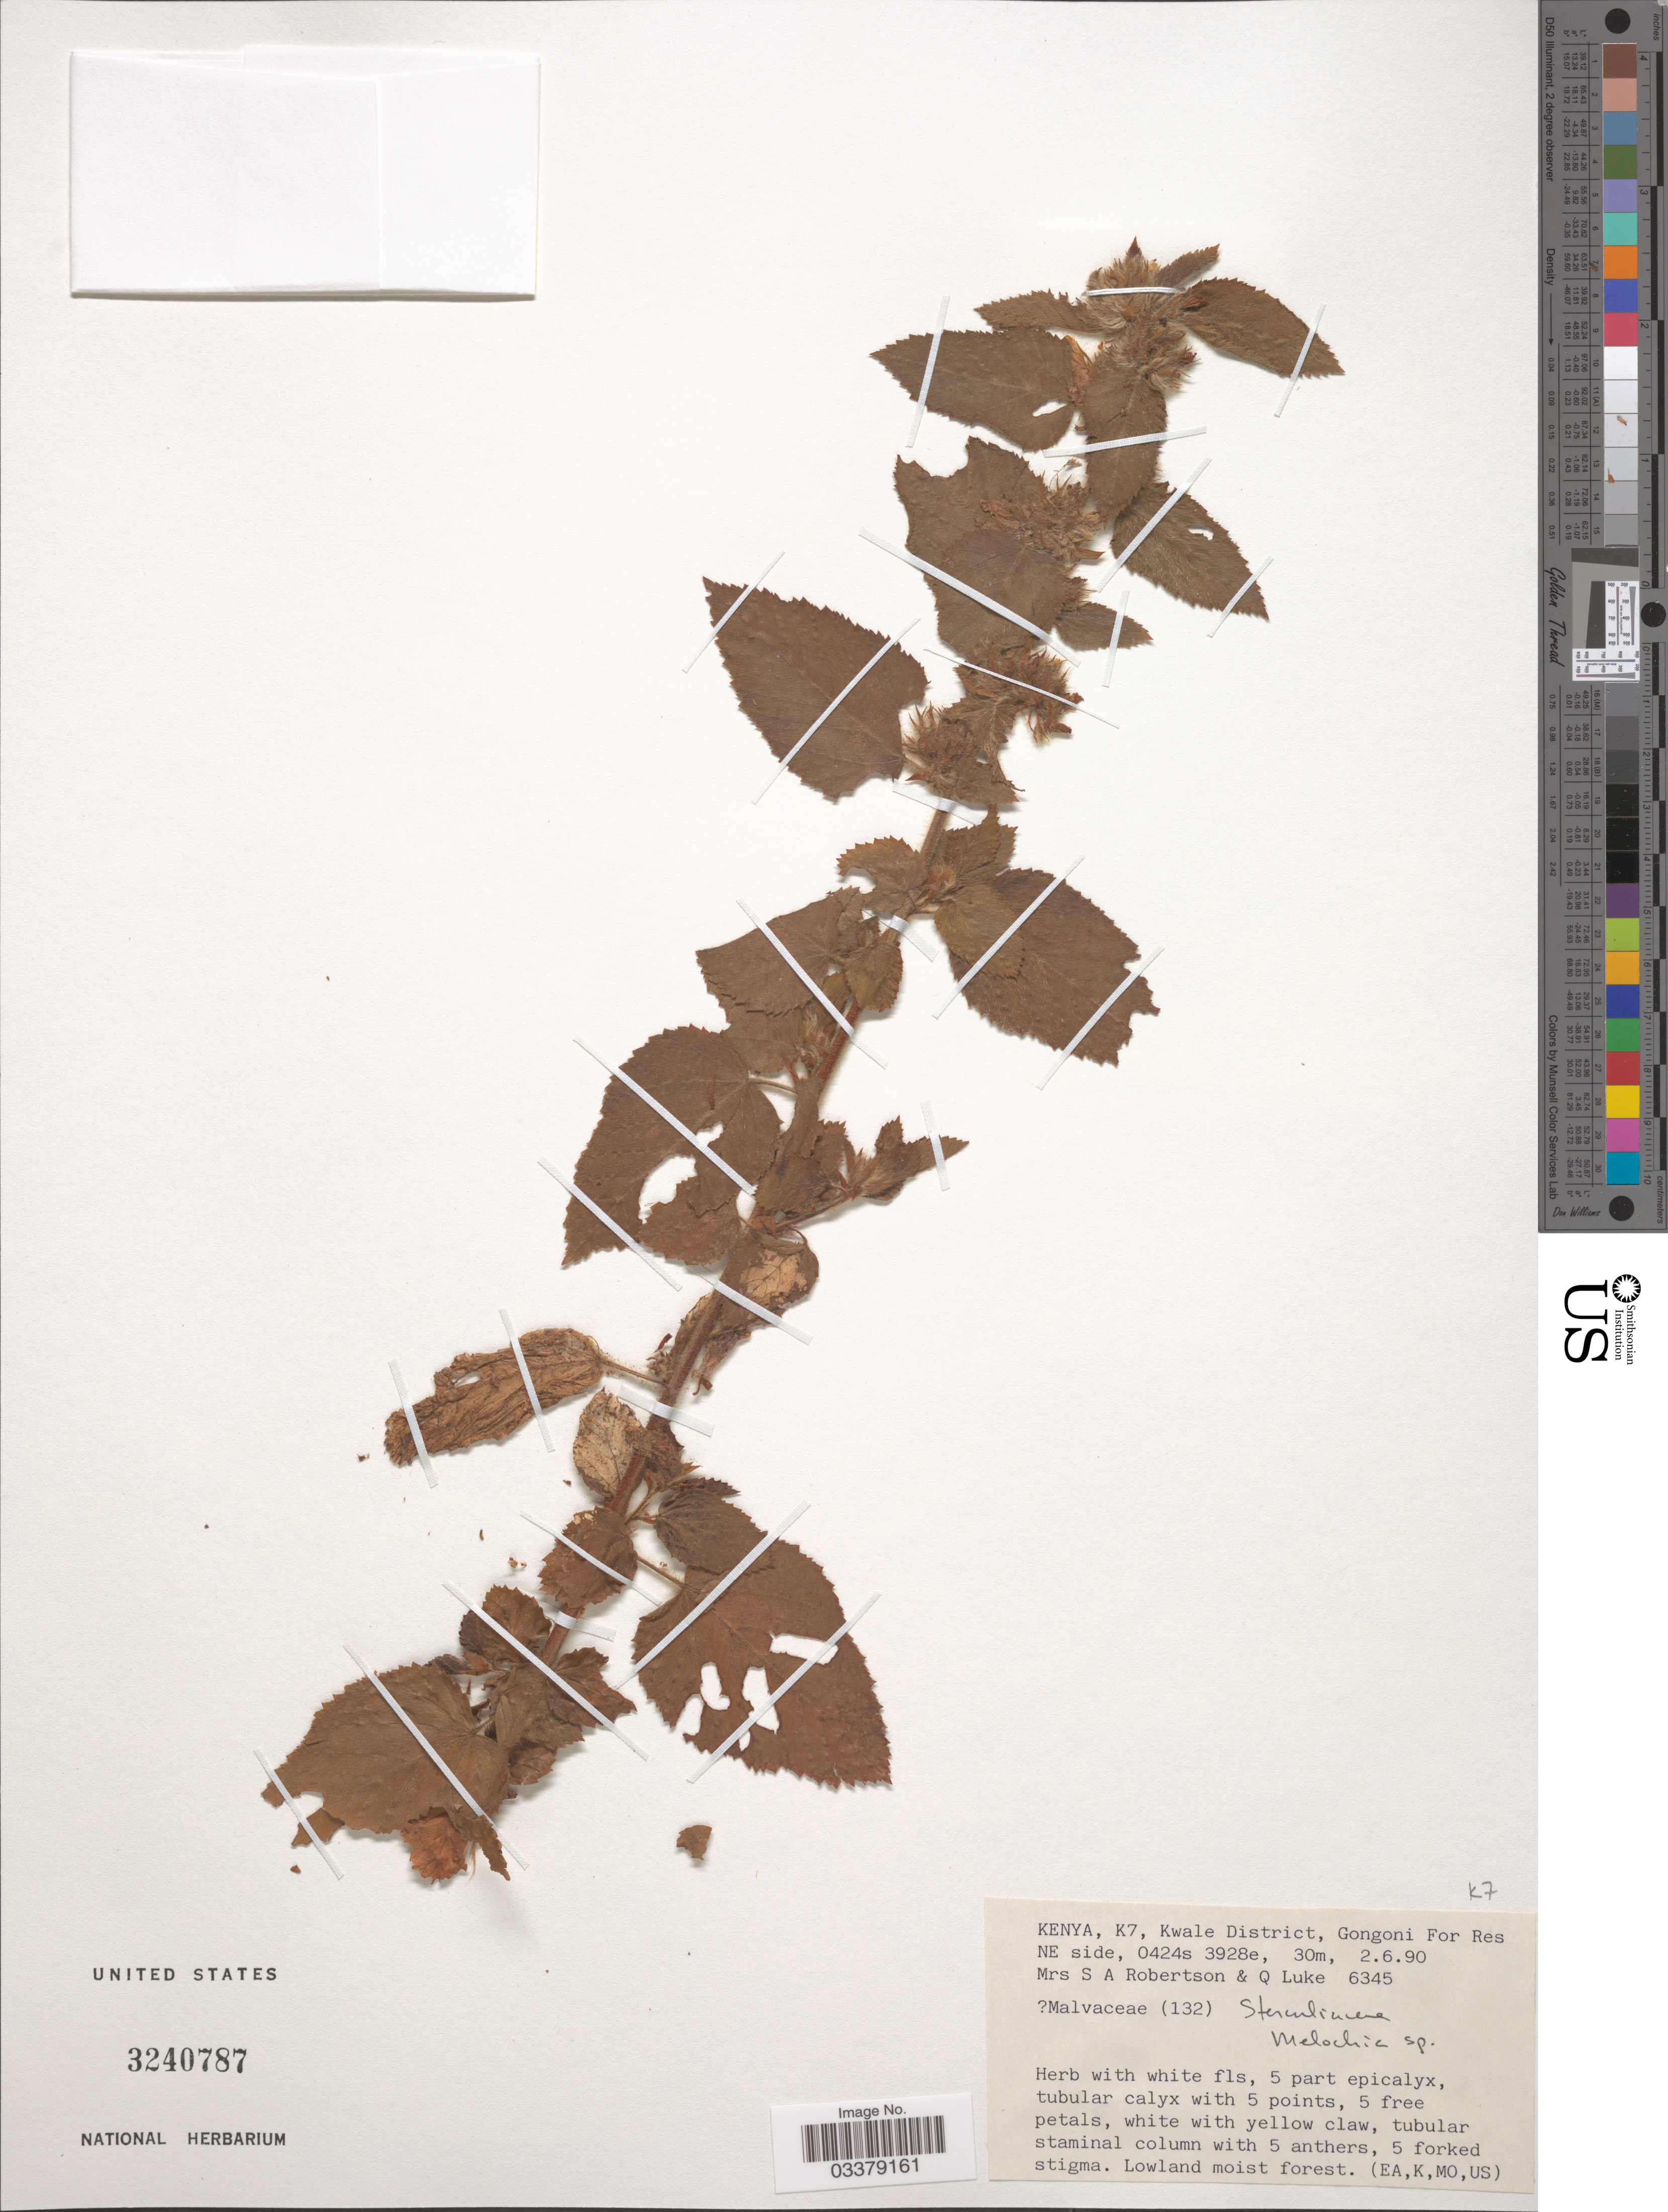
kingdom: Plantae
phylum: Tracheophyta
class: Magnoliopsida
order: Malvales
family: Malvaceae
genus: Melochia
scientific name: Melochia melissifolia var. mollis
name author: K. Schum.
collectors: S. Robertson & Q. Luke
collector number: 6345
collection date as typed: Transcribed d/m/y: 2/6/90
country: Kenya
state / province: Kwale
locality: K7, Kwale District, Gongoni For Res NE side.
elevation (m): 30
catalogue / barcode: US 3240787